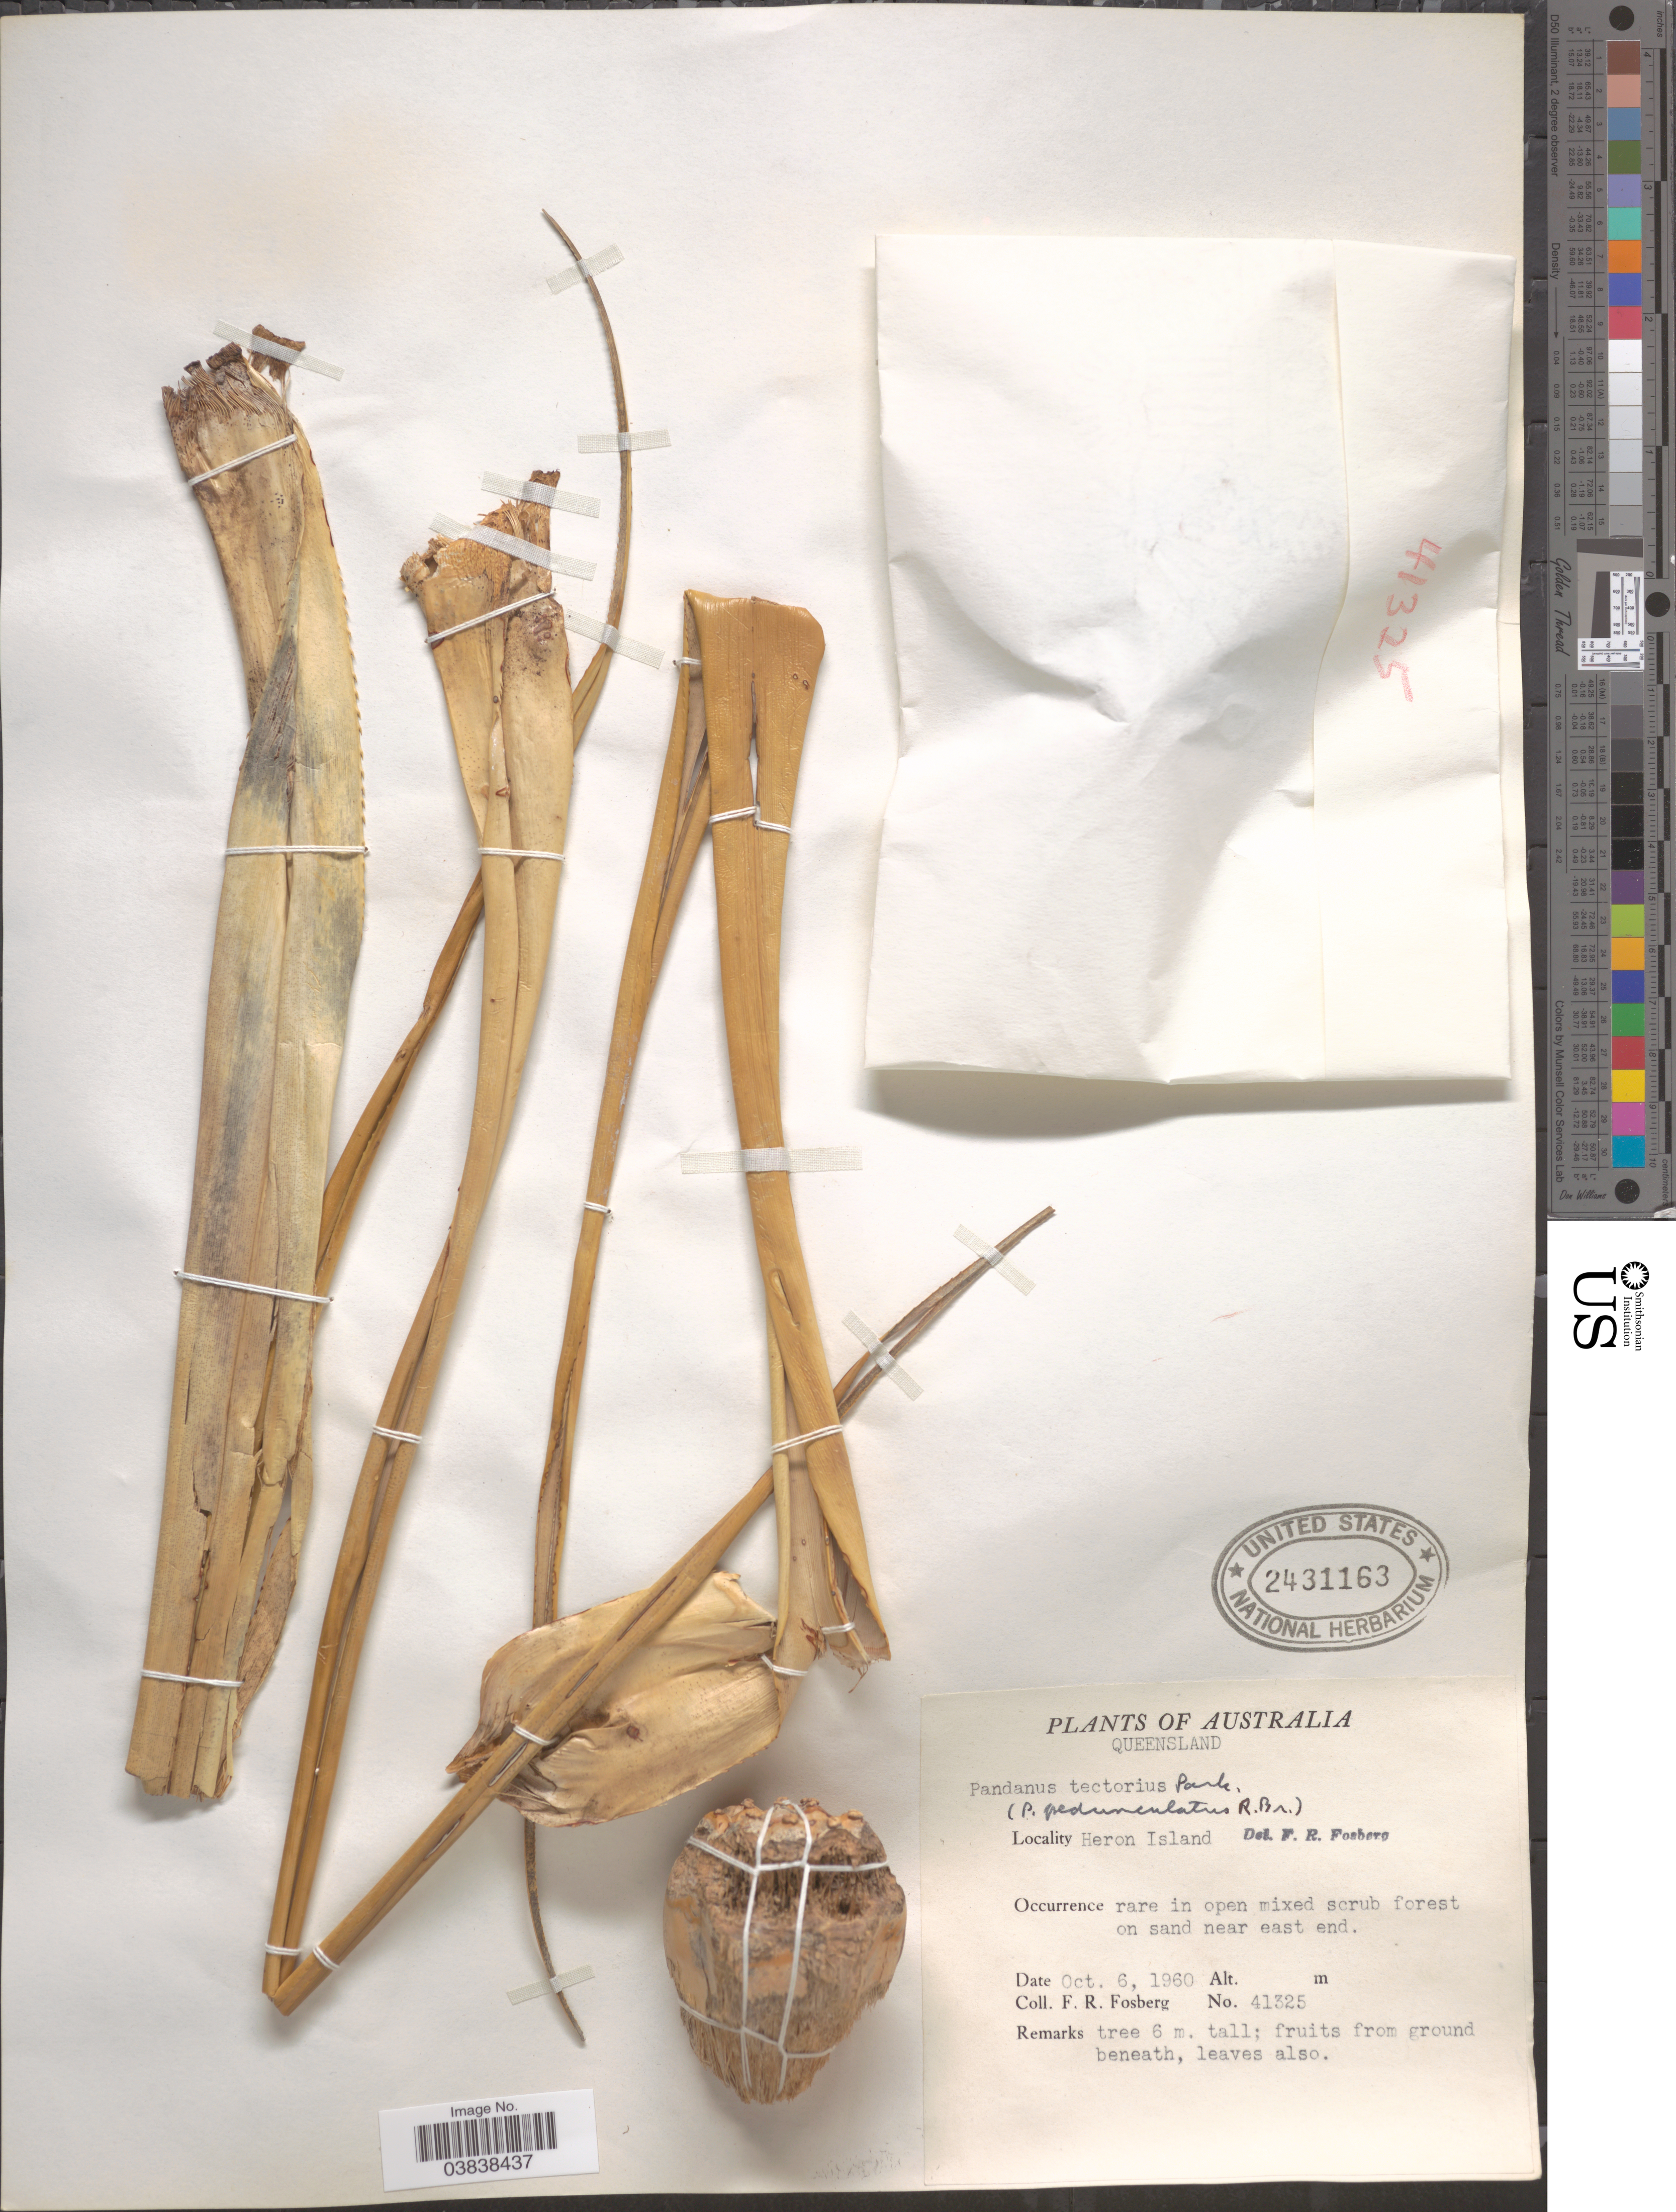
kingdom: Plantae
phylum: Tracheophyta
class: Liliopsida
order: Pandanales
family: Pandanaceae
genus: Pandanus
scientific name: Pandanus tectorius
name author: Parkinson ex DuRoi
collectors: F. R. Fosberg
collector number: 41325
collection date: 1960-10-06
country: Australia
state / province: Queensland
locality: Heron Island. Near east end.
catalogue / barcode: US 2431163